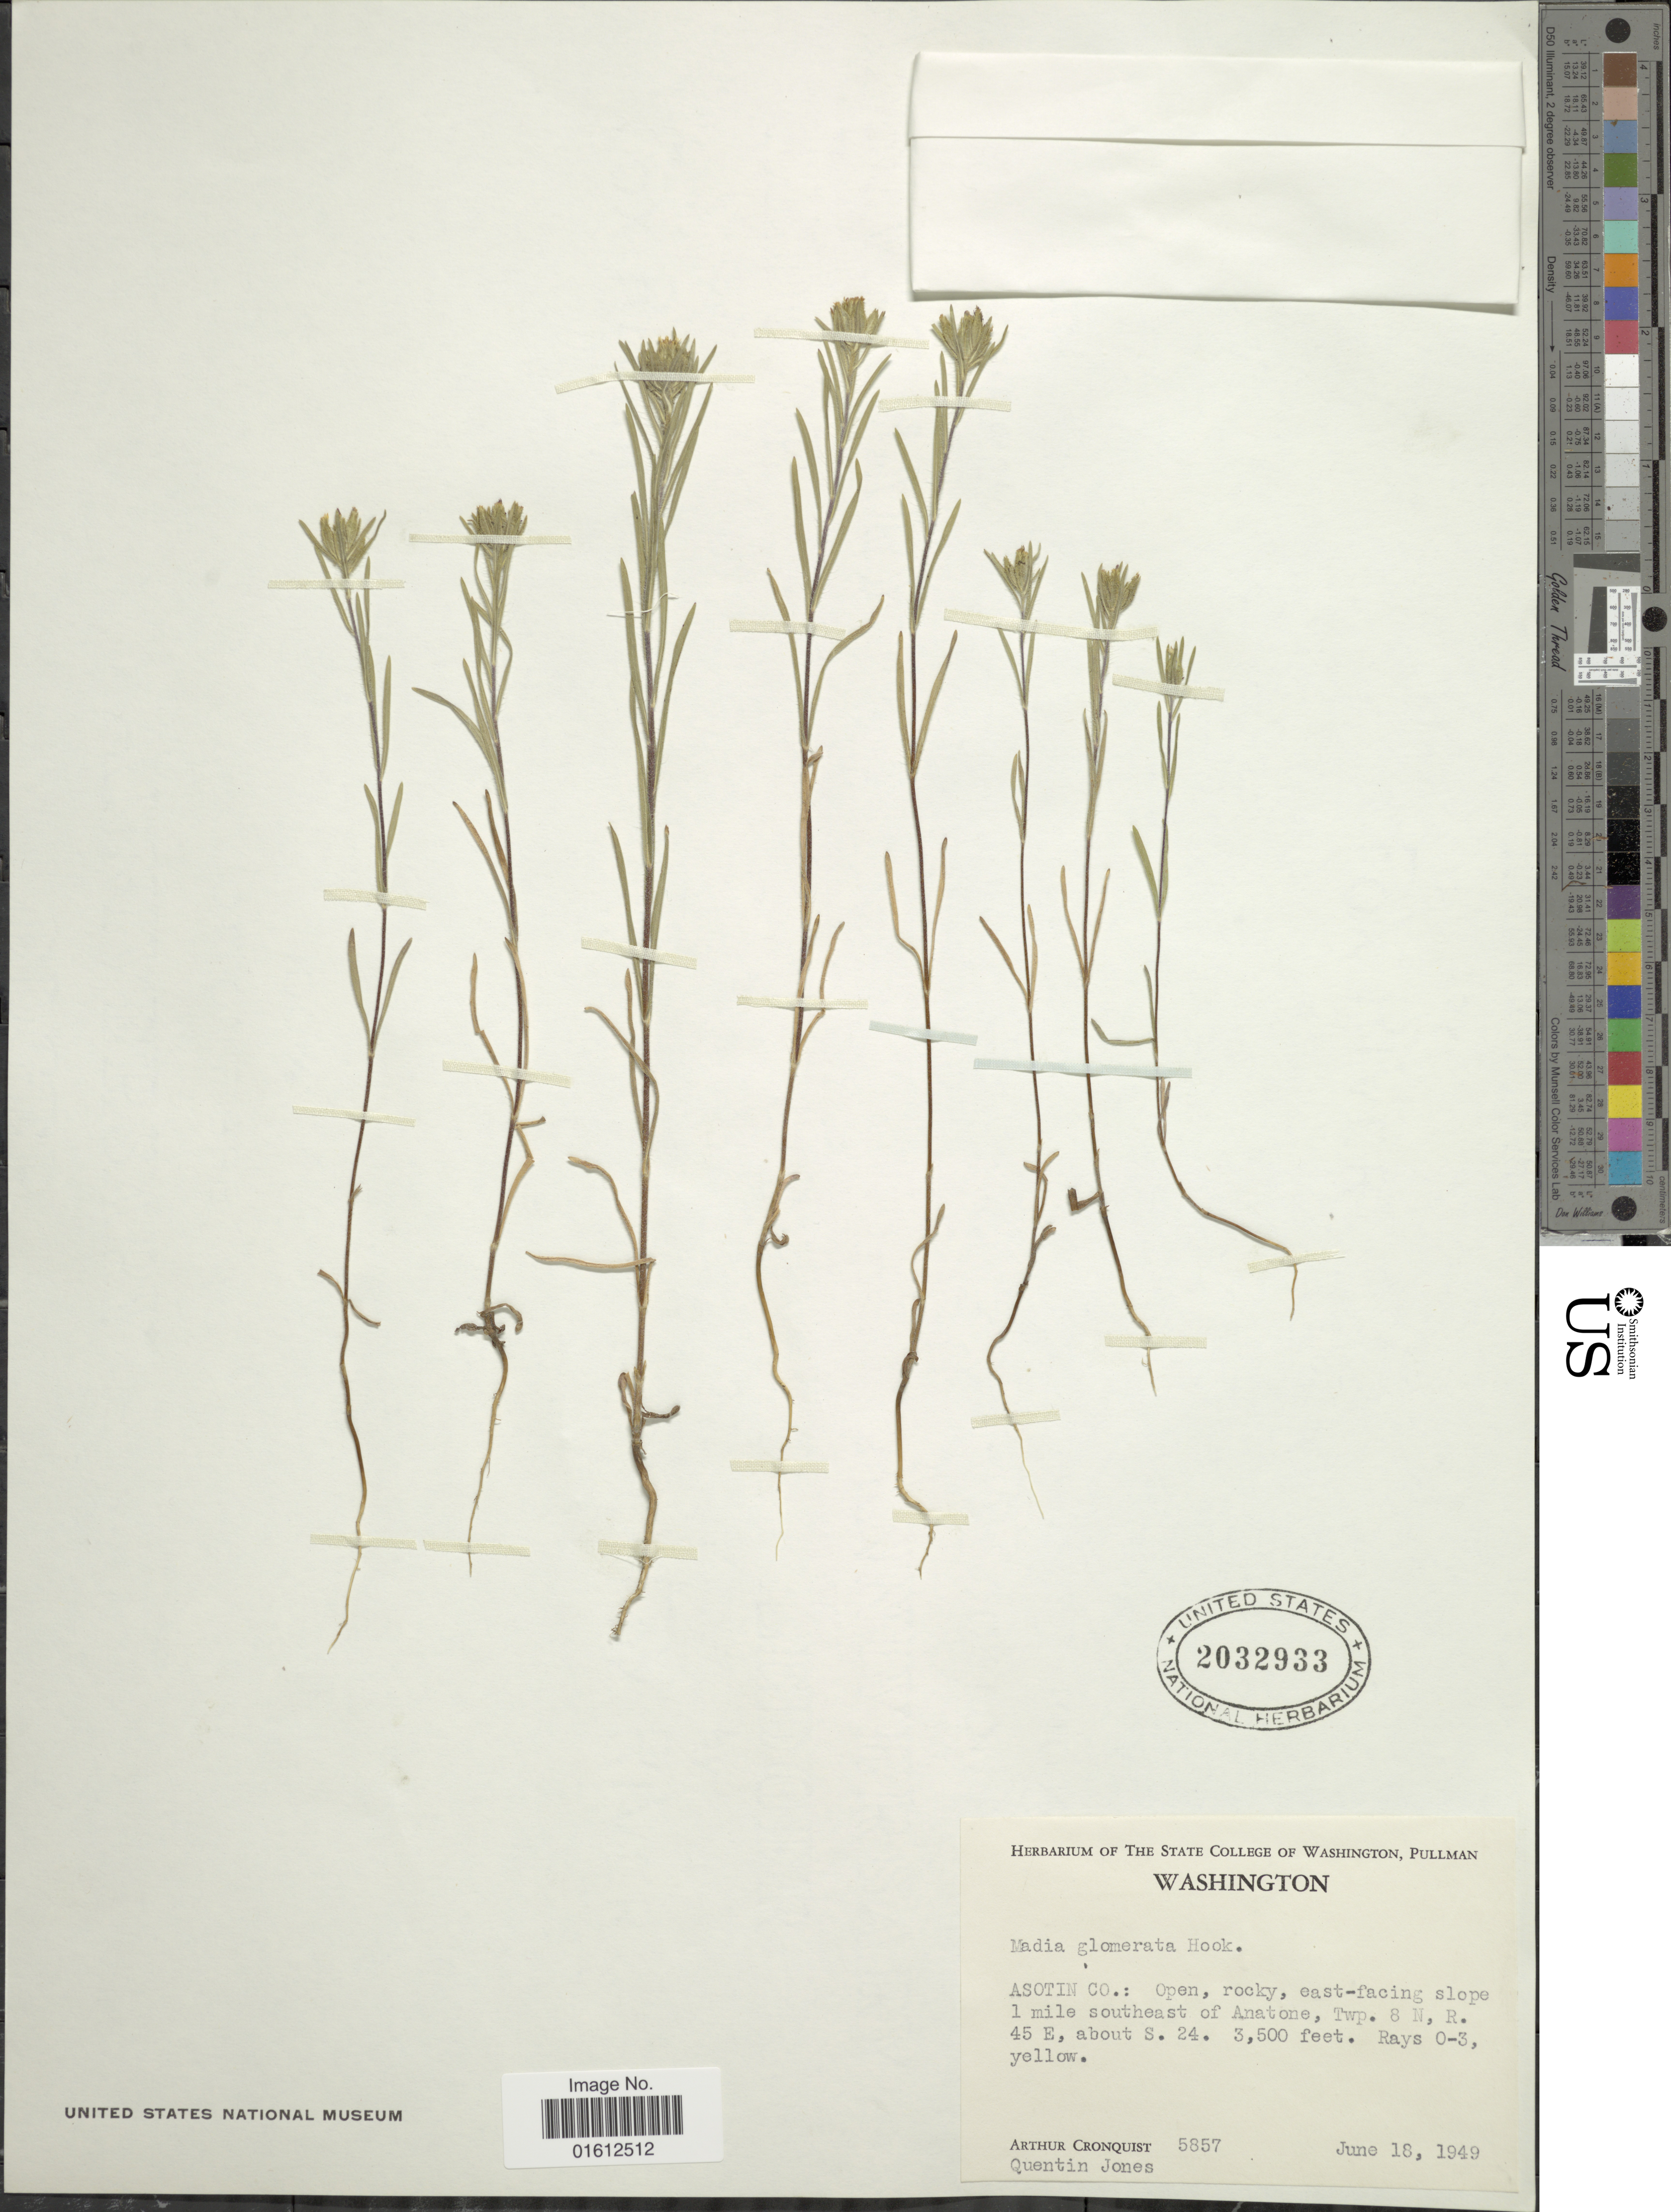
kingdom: Plantae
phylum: Tracheophyta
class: Magnoliopsida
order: Asterales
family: Asteraceae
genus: Madia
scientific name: Madia glomerata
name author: Hook.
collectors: A. J. Cronquist & Q. Jones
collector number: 5857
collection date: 1949-06-18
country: United States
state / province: Washington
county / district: Asotin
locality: Asotin Co.: open, rocky, east-facing slope 1 mile southeast of Anatone, Twp. 8 N, R. 45 E, about S. 24.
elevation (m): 1067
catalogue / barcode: US 2032933